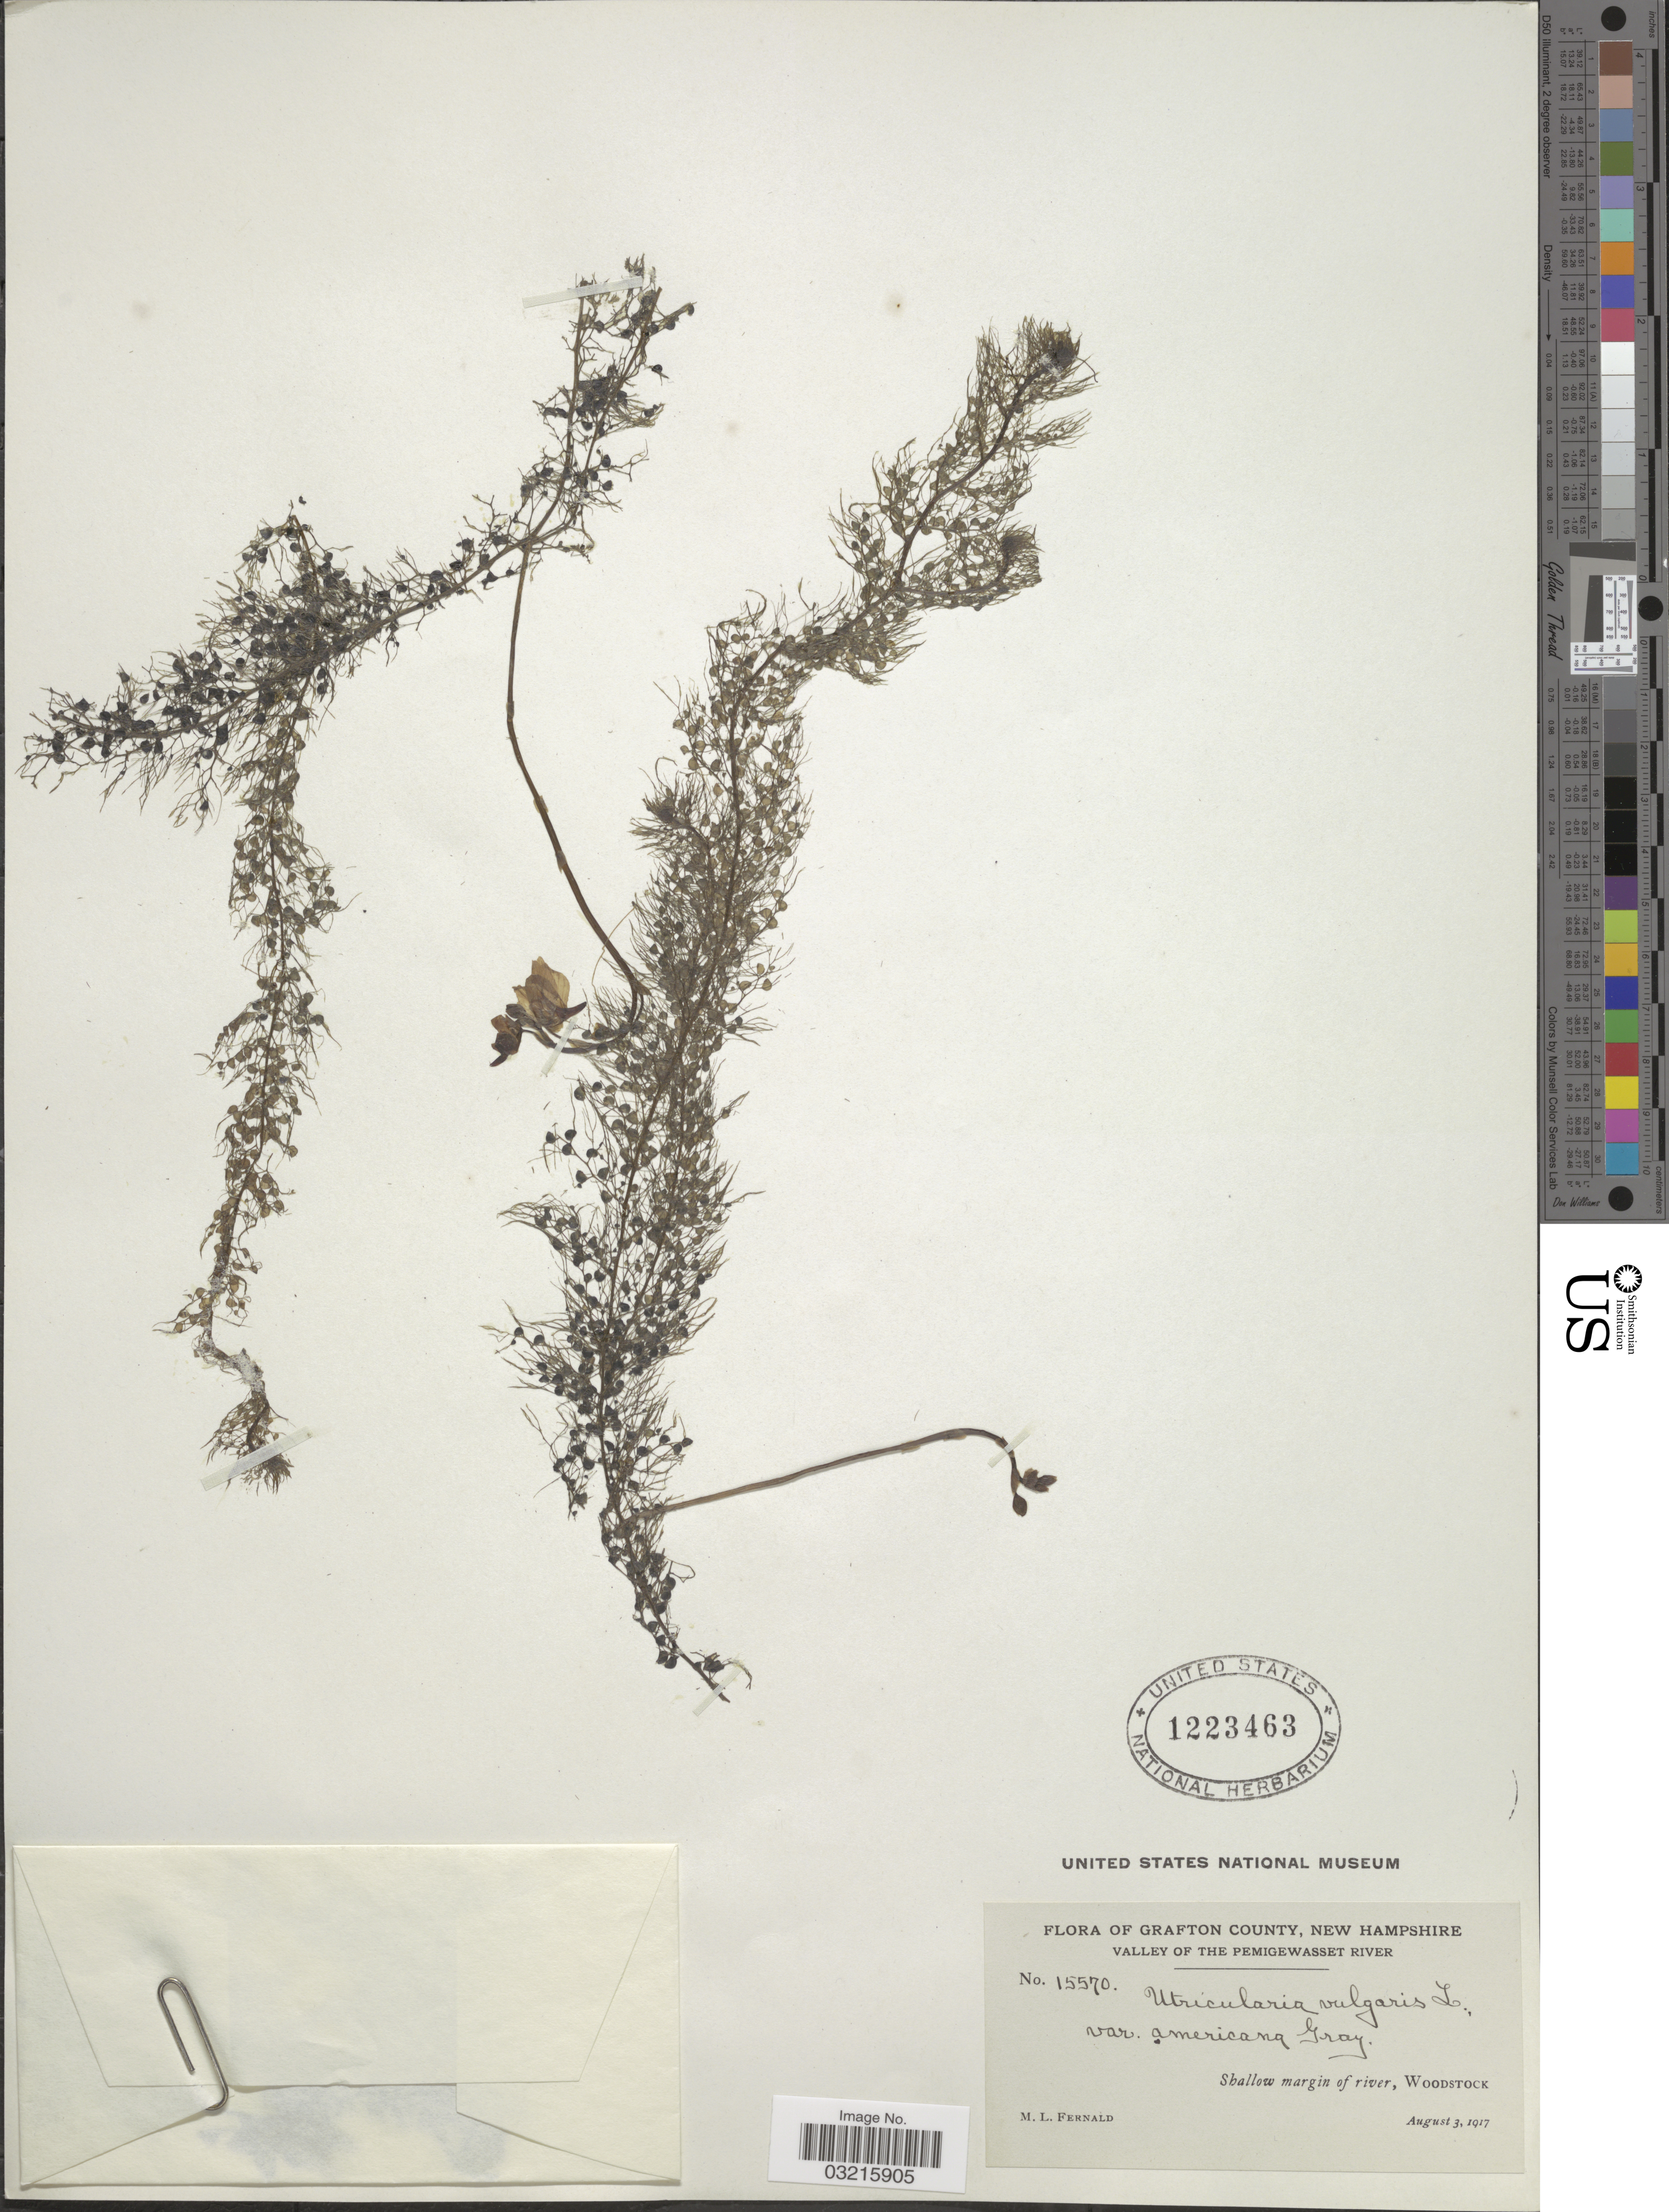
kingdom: Plantae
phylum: Tracheophyta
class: Magnoliopsida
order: Lamiales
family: Lentibulariaceae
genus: Utricularia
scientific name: Utricularia vulgaris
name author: L.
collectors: M. L. Fernald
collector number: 15570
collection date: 1917-08-03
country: United States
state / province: New Hampshire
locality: Grafton County. Valley of the Pemigewasset River. Shallow margin of river, Woodstock.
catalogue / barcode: US 1223463